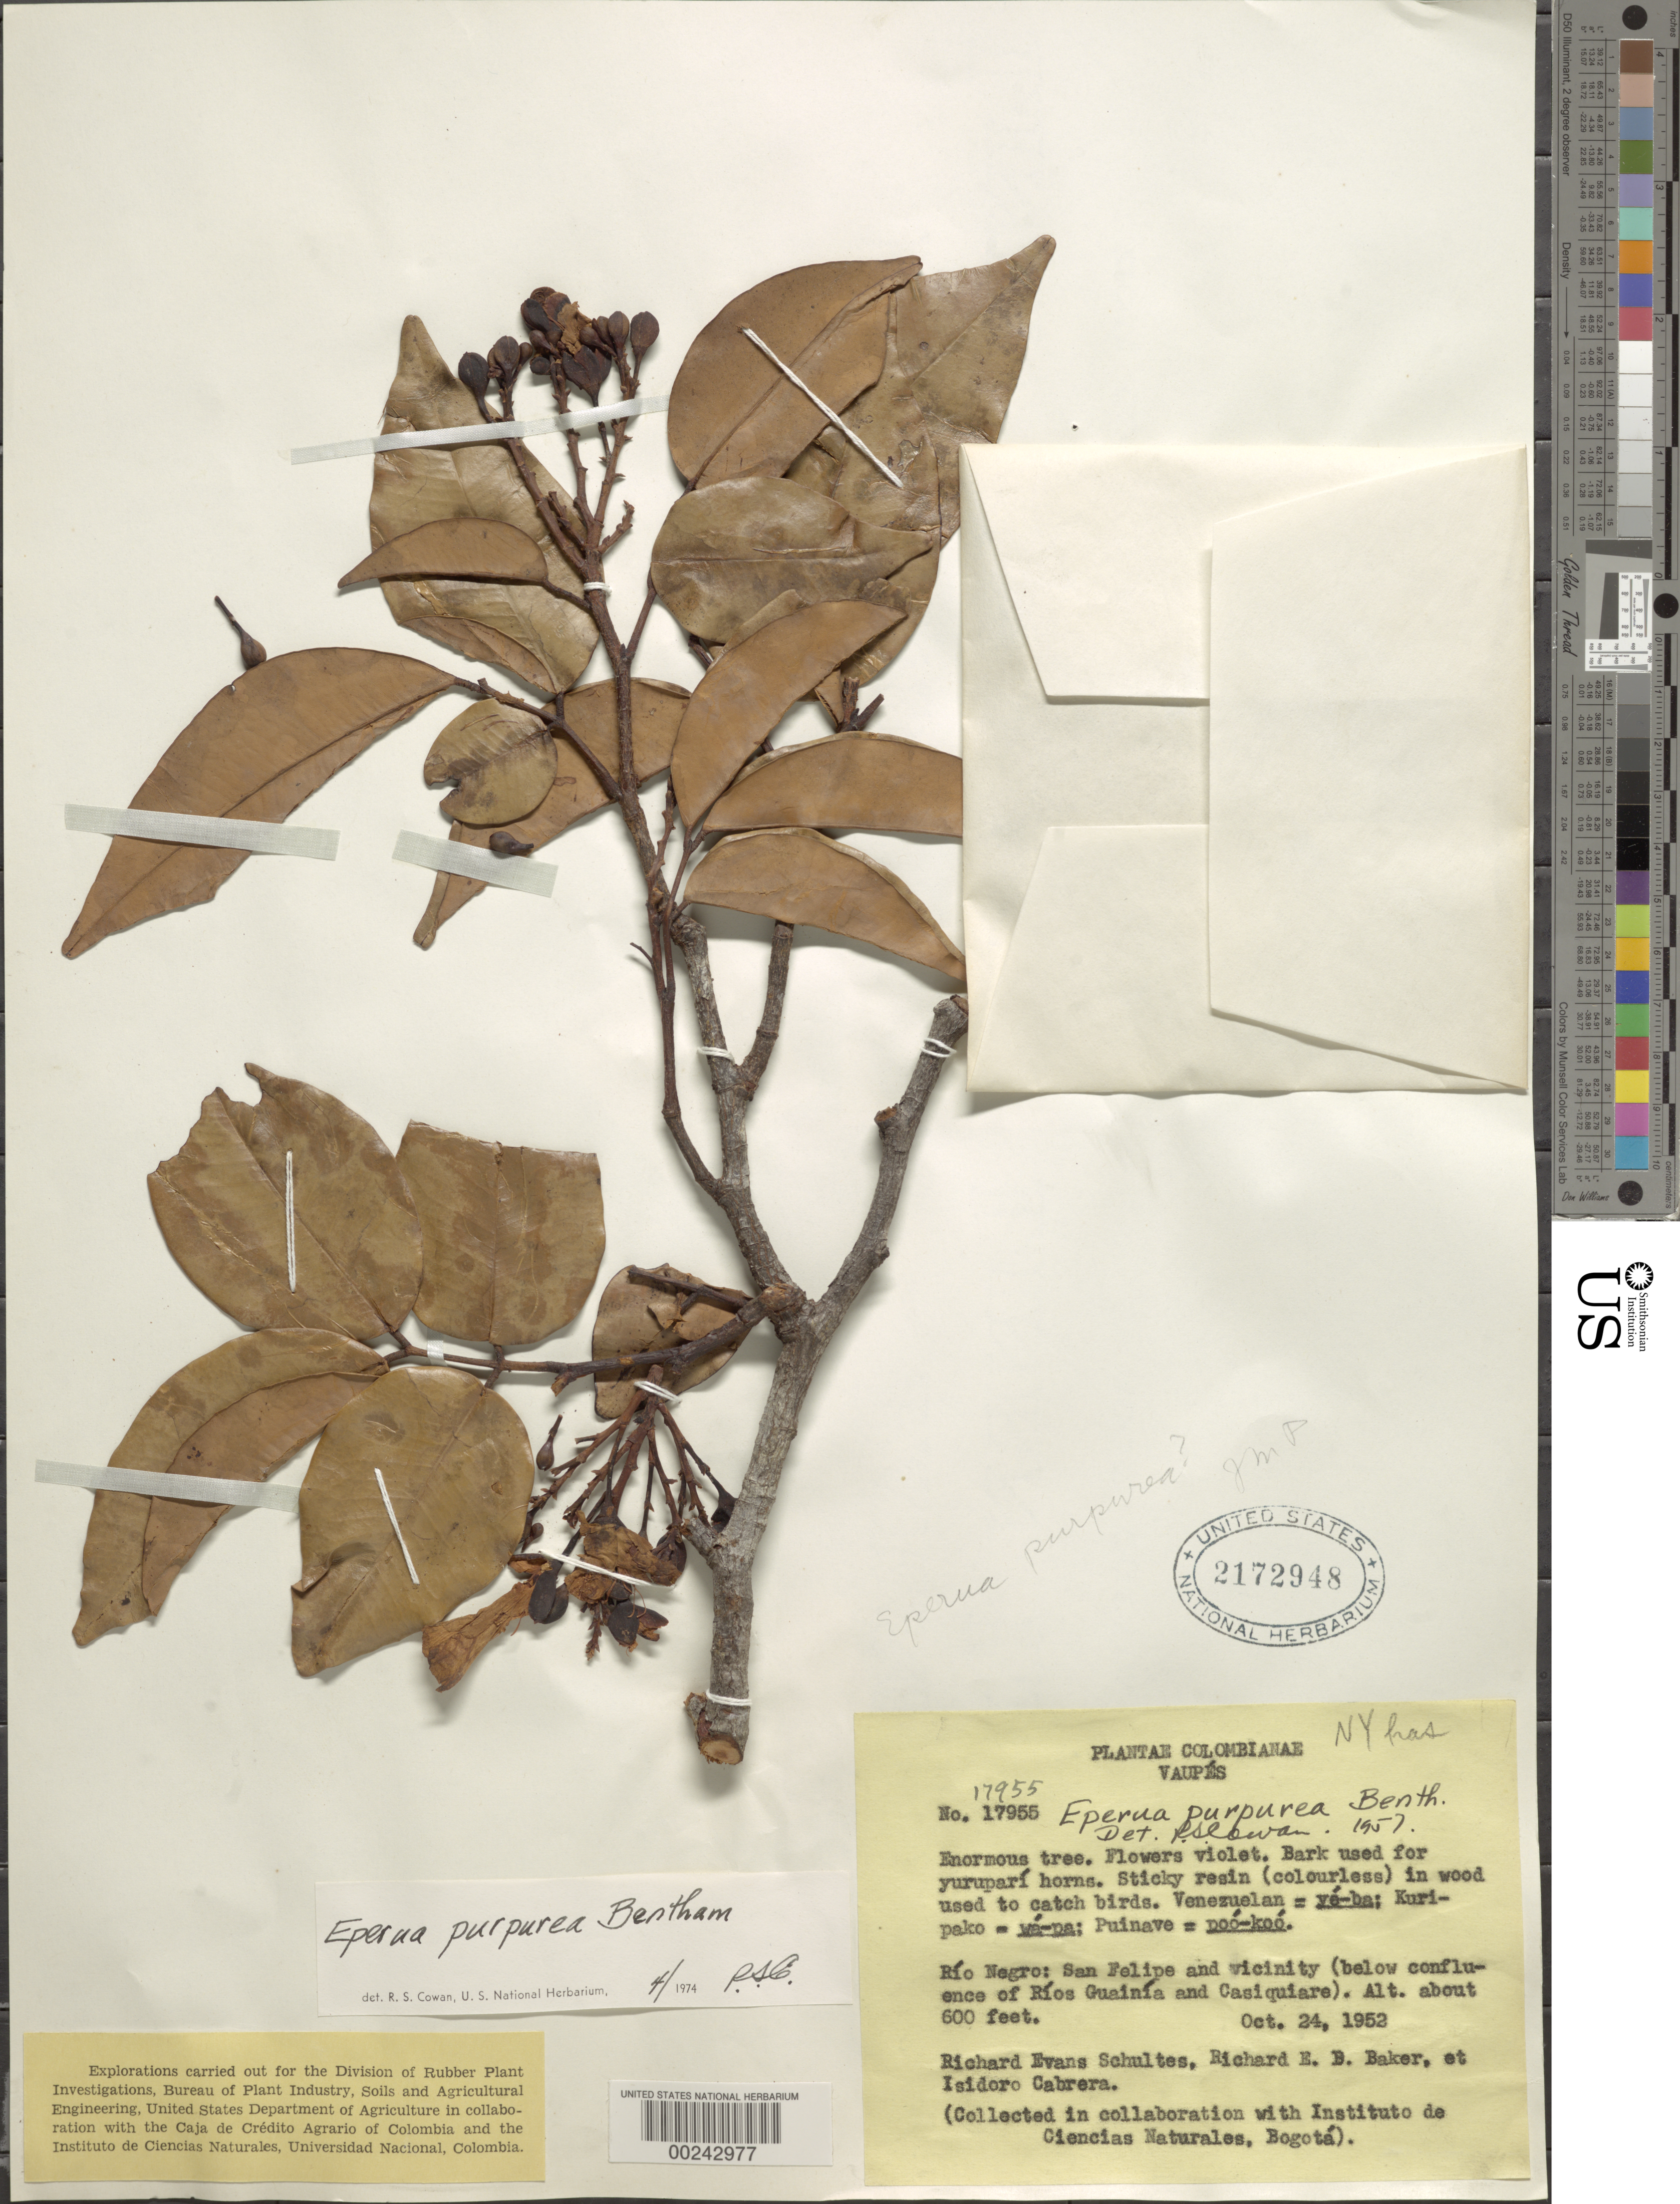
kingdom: Plantae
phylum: Tracheophyta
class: Magnoliopsida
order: Fabales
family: Fabaceae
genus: Eperua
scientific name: Eperua purpurea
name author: Benth.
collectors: R. E. Schultes, R. E. D. Baker & I. Cabrera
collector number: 17955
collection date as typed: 24 Oct 1952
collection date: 1952-10-24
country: Colombia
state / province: Vaupés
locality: Rio Negro: San Felipe and vicinity (below confluence of Rios Guainia and Casiquiare)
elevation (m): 850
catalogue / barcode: US 2172948